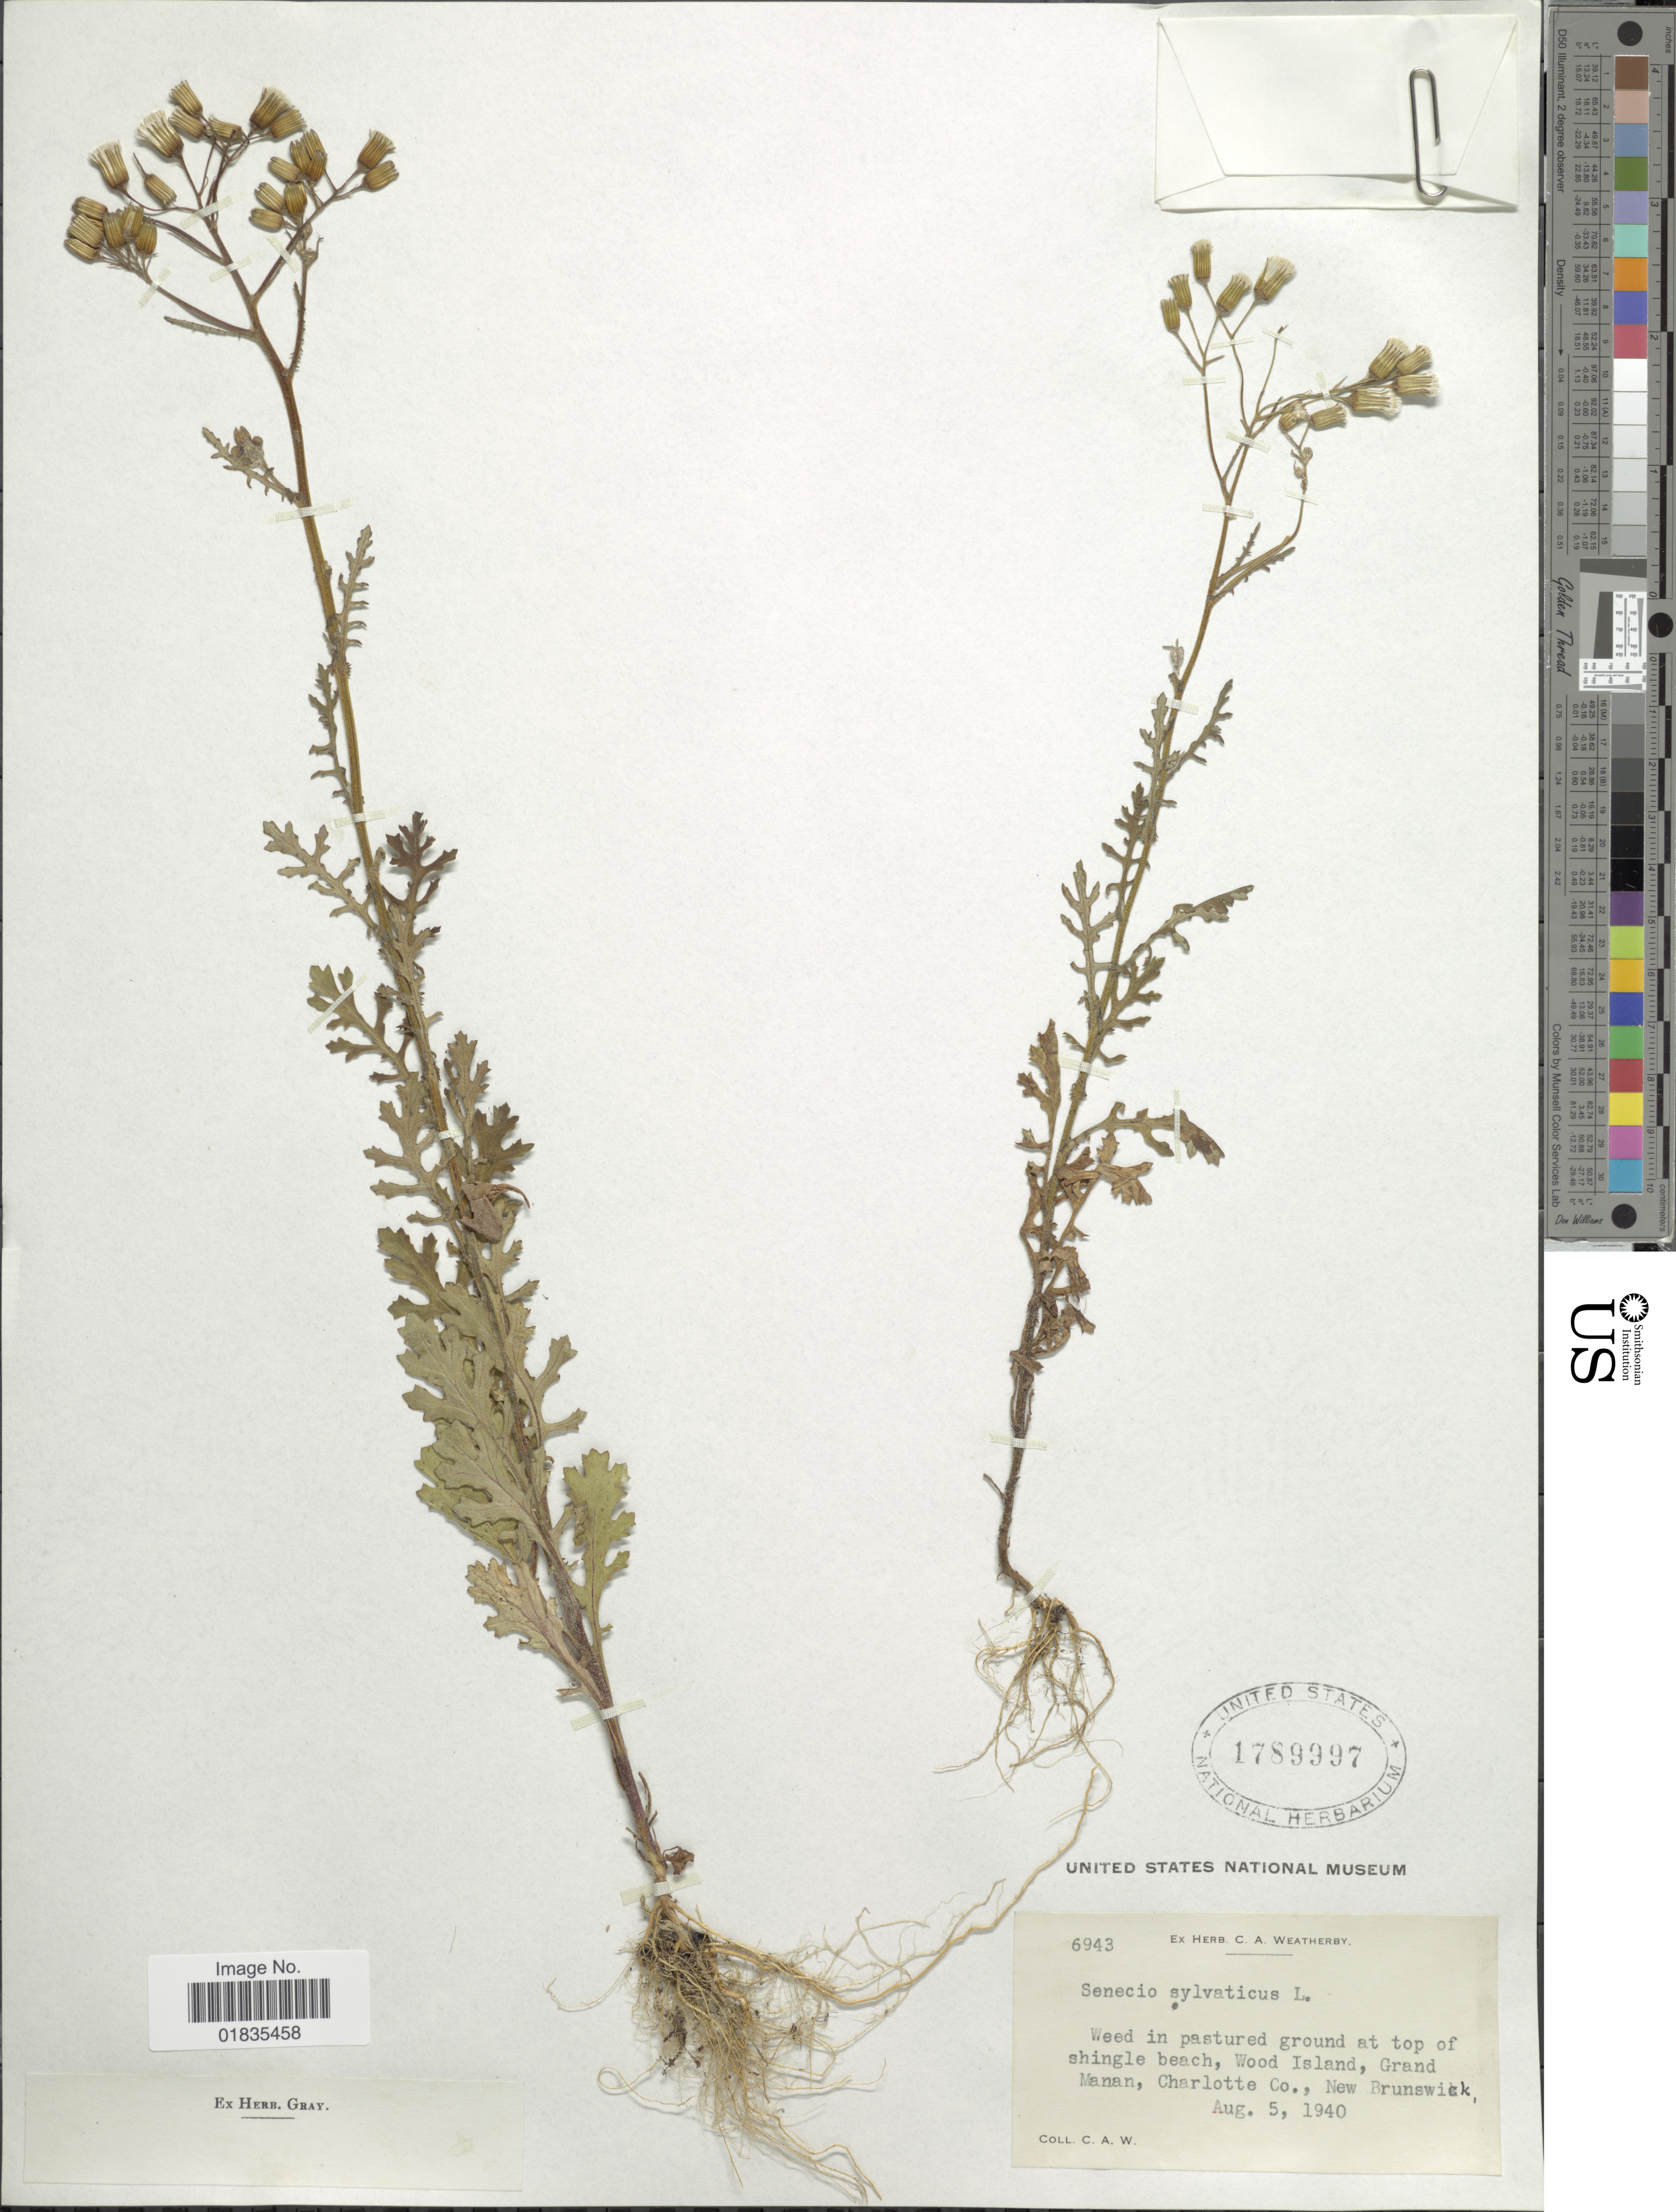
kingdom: Plantae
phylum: Tracheophyta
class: Magnoliopsida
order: Asterales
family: Asteraceae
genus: Senecio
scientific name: Senecio sylvaticus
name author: L.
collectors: C. A. Weatherby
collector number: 6943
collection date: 1940-08-05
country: Canada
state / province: New Brunswick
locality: Weed in pastured ground at top of shingle beach, Wood Island, Grand Manan, Charlotte Co.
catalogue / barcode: US 1789997